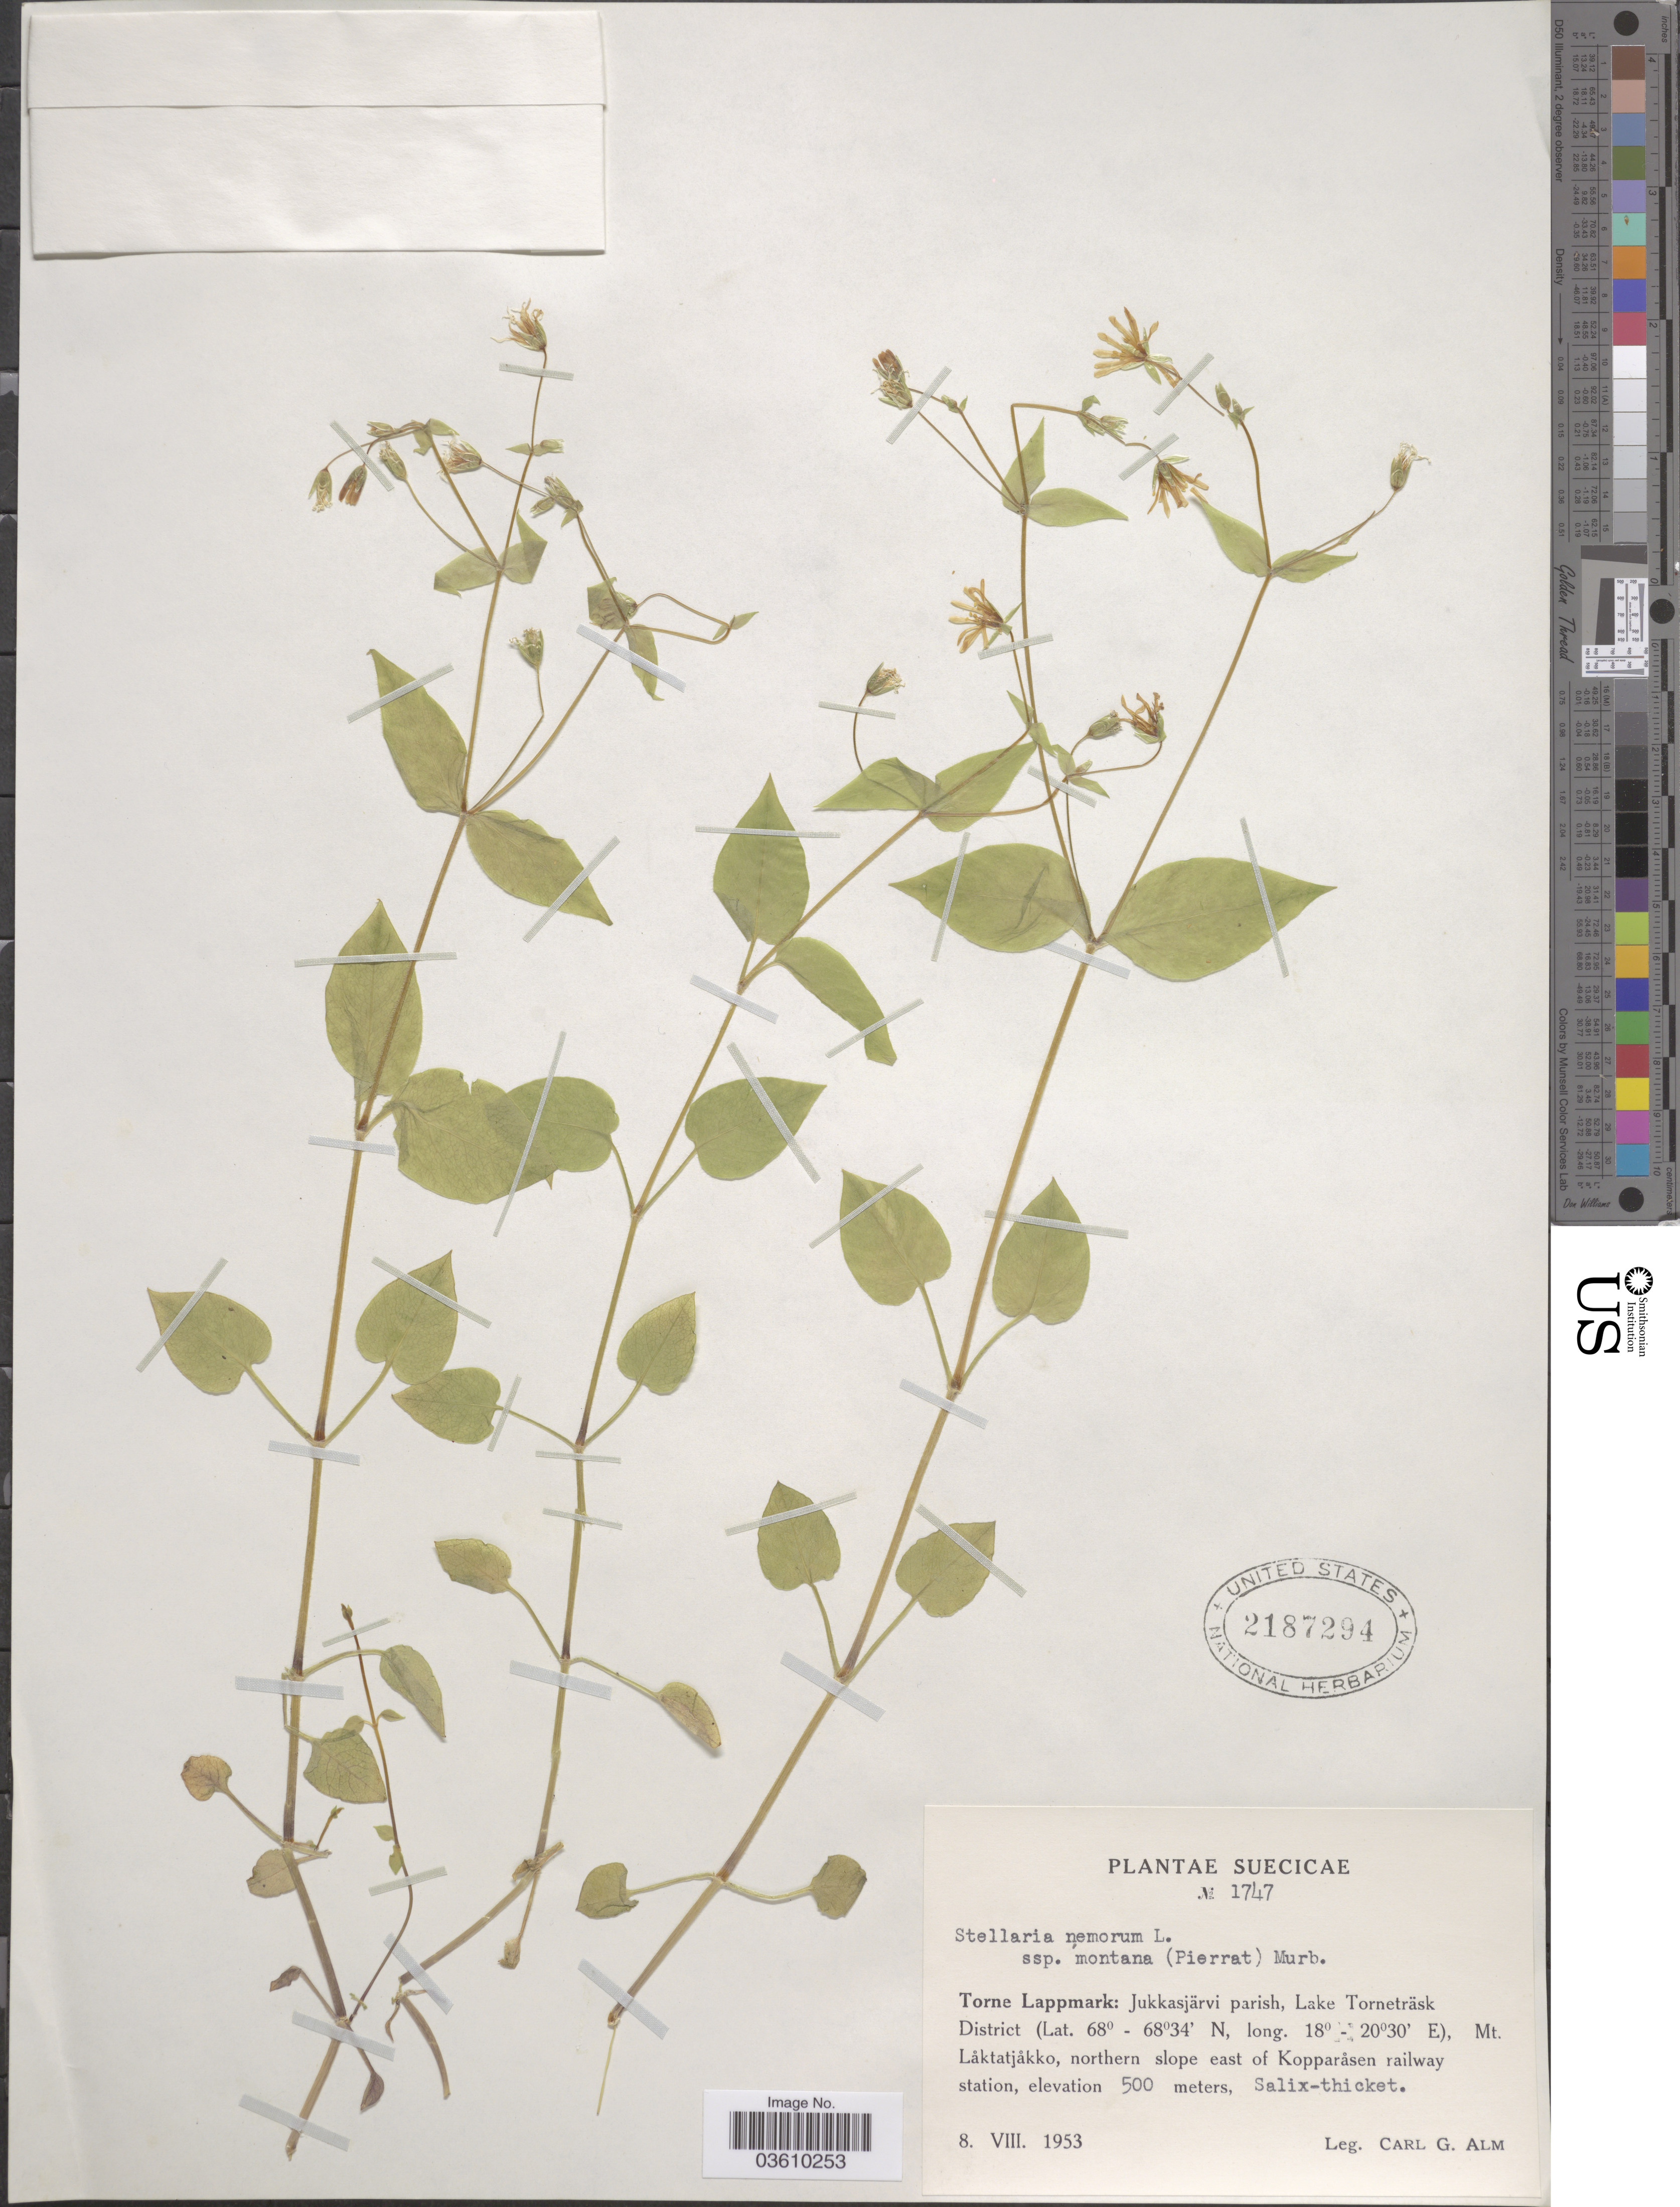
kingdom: Plantae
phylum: Tracheophyta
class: Magnoliopsida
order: Caryophyllales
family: Caryophyllaceae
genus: Stellaria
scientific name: Stellaria nemorum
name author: L.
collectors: C. G. Alm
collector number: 1747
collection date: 1953-08-08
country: Sweden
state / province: Norrbotten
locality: Suecicae. Torne Lappmark: Jukkasjärvi parish, Lake Torneträsk District. Mt. Låktatjåkko, northern slope east of Kopparåsen railway station.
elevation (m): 500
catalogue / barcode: US 2187294